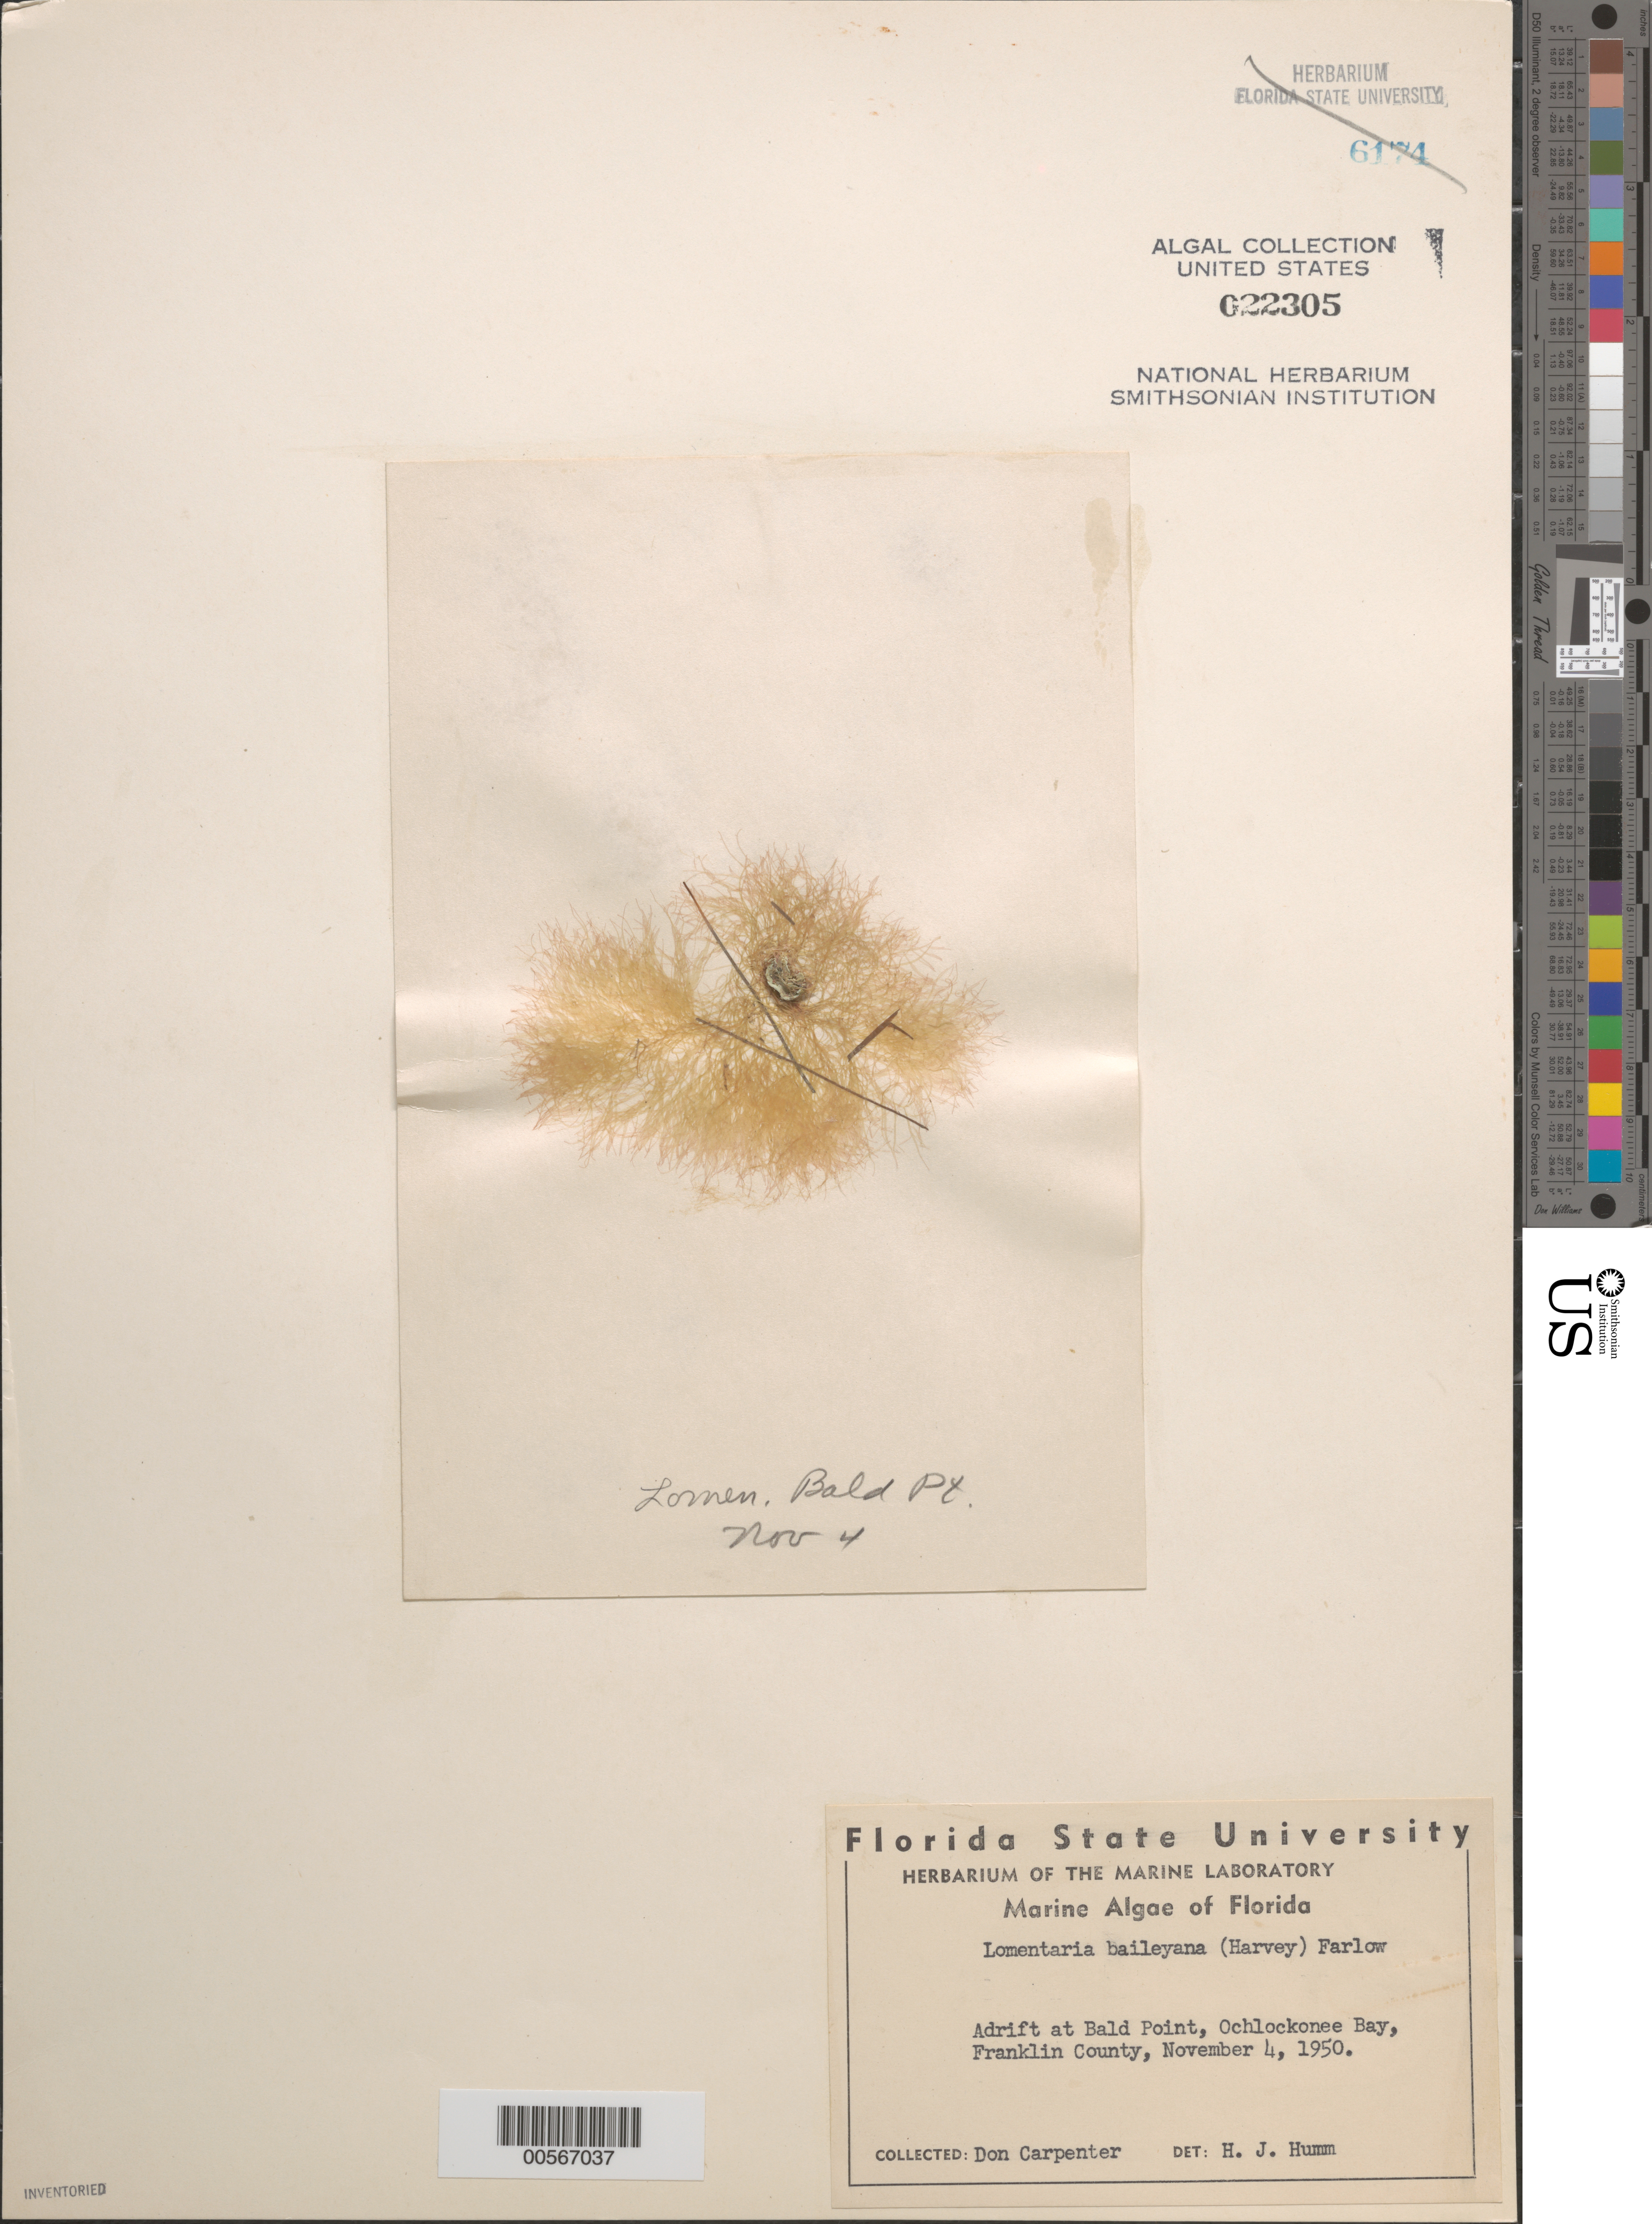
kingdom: Plantae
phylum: Rhodophyta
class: Florideophyceae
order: Rhodymeniales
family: Lomentariaceae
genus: Hooperia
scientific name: Hooperia divaricata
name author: (Durant) M.J. Wynne et al.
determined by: Algae name updating Project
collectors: D. Carpenter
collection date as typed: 04 Nov 1950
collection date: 1950-11-04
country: United States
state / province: Florida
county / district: Franklin County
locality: Bald Point, Ochlockonee Bay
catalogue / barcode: US 22305